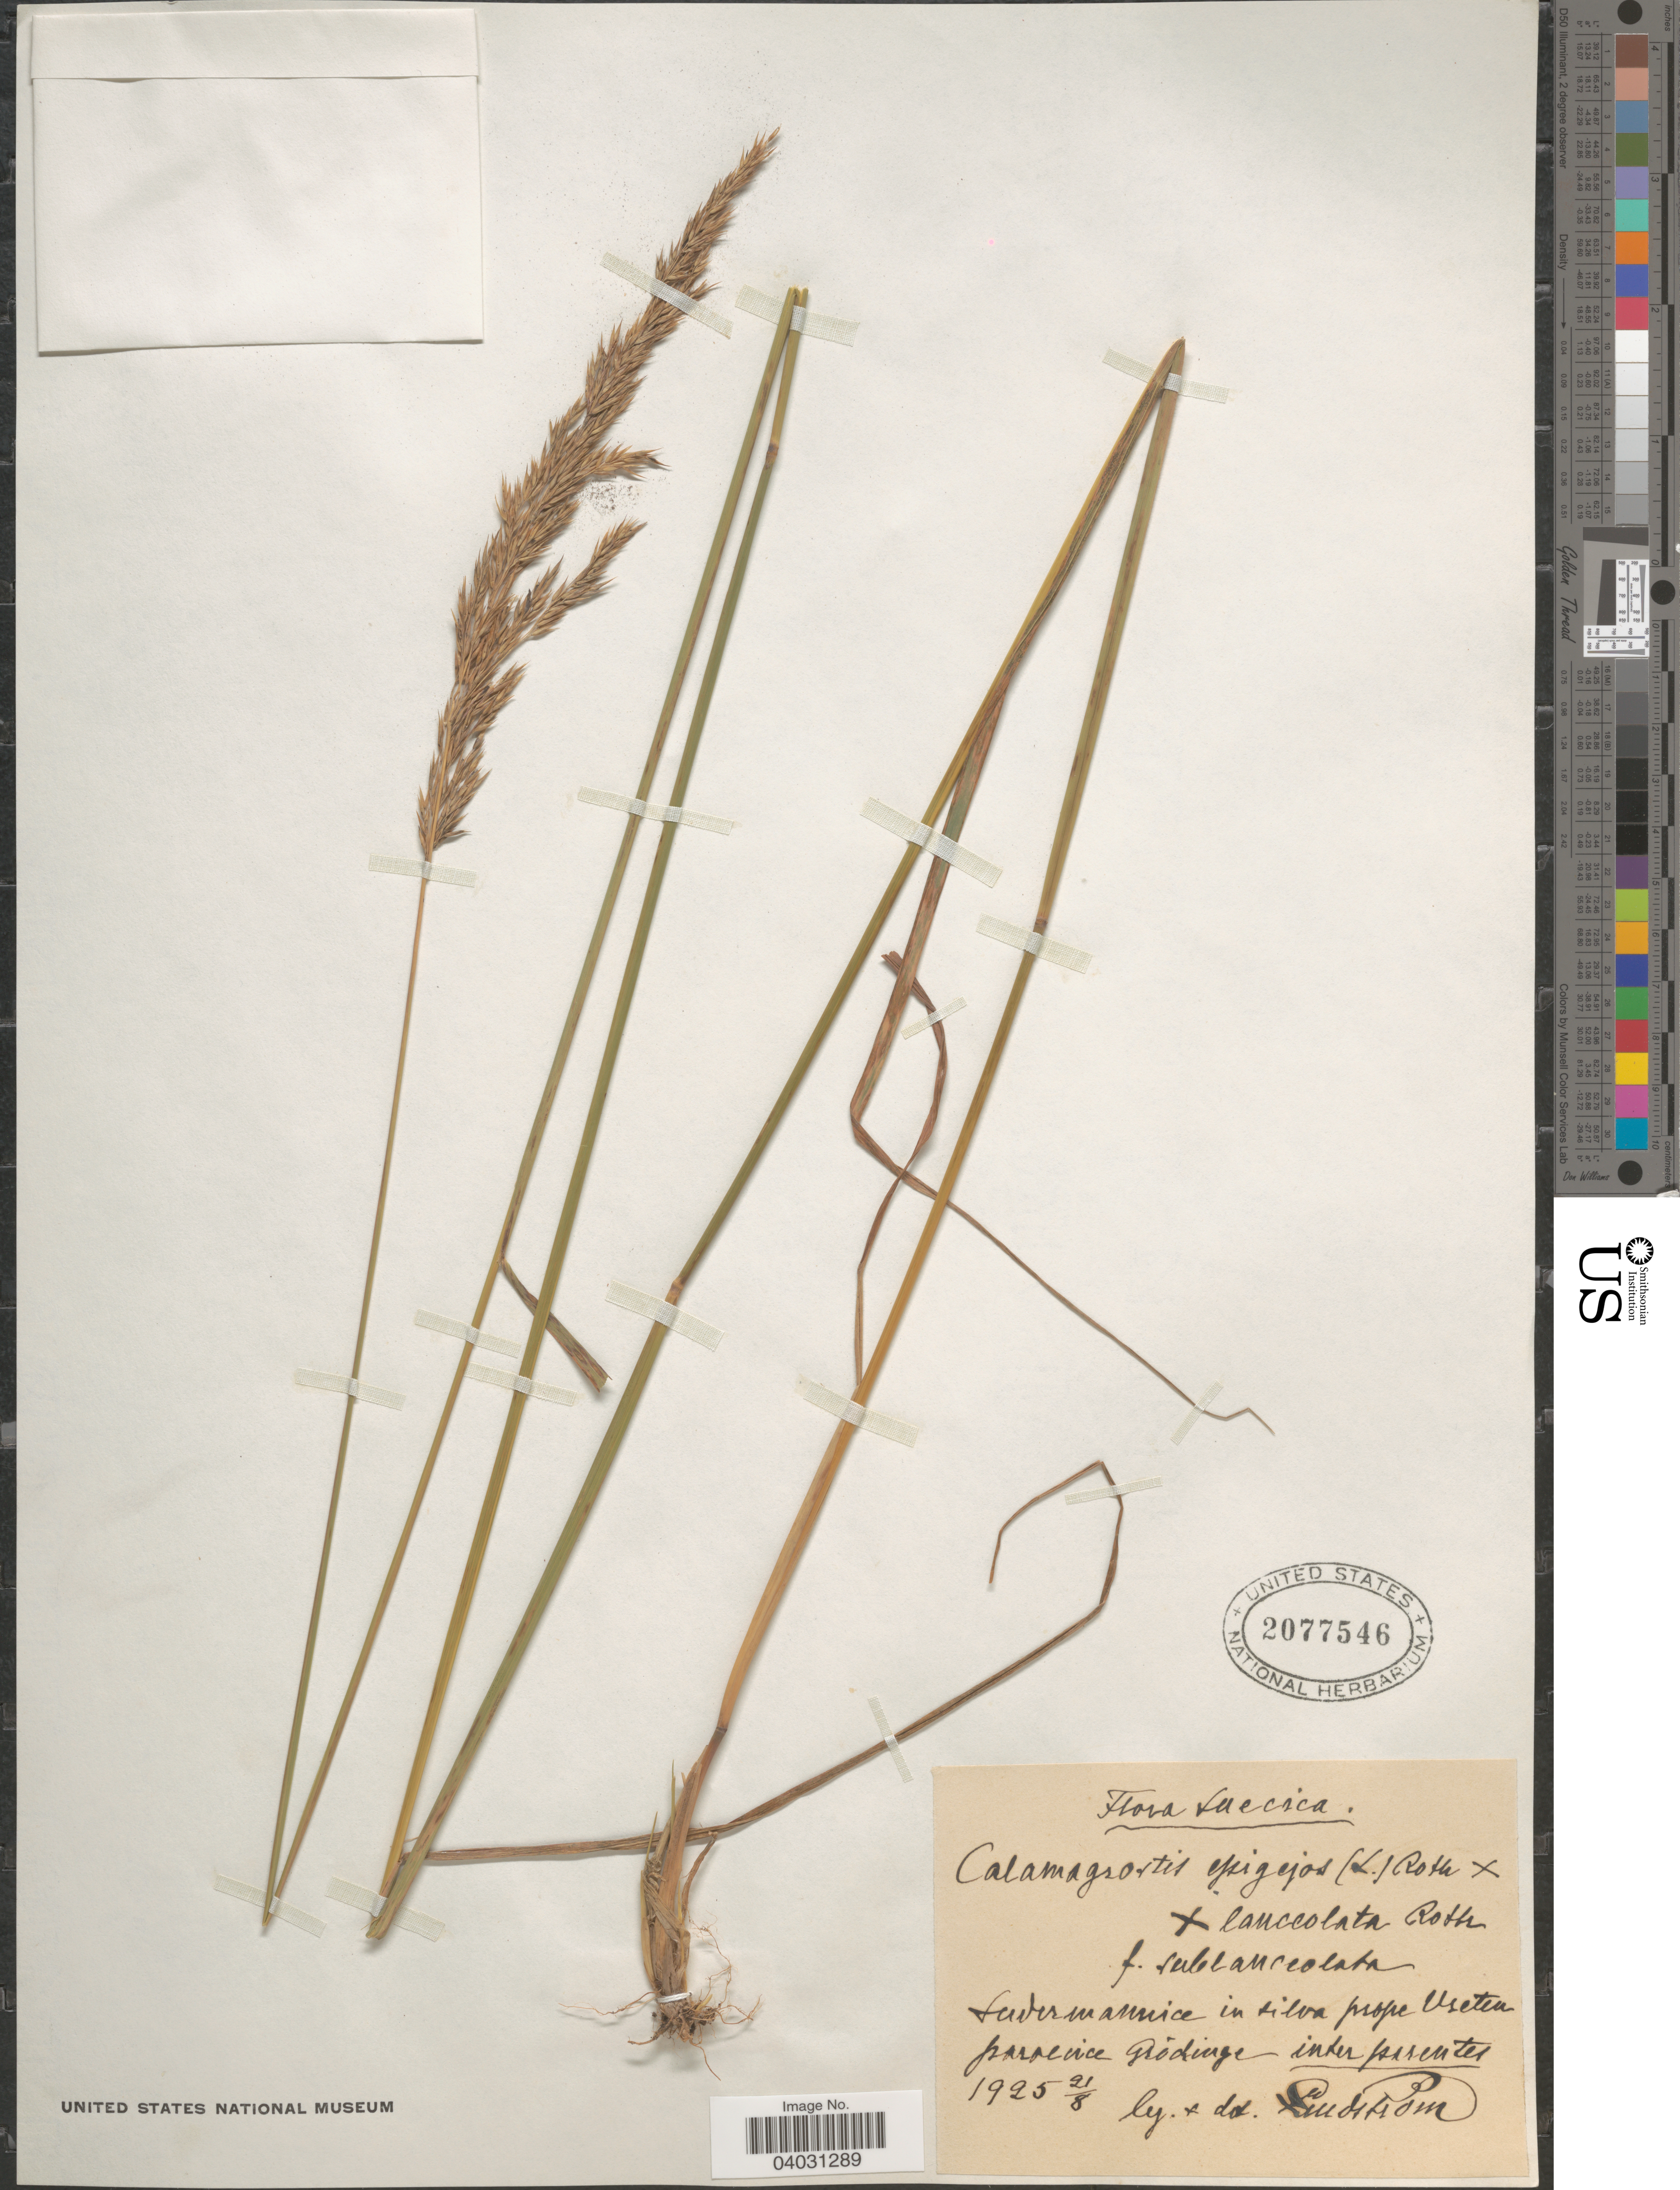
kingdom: Plantae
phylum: Tracheophyta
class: Liliopsida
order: Poales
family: Poaceae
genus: Calamagrostis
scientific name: Calamagrostis epigeios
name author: (L.) Roth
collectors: Lindstrom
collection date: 1925-08-21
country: Sweden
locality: Suecica. Sudermannia in silva prope Useten paroecice Grödinge inter parentes.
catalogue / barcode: US 2077546